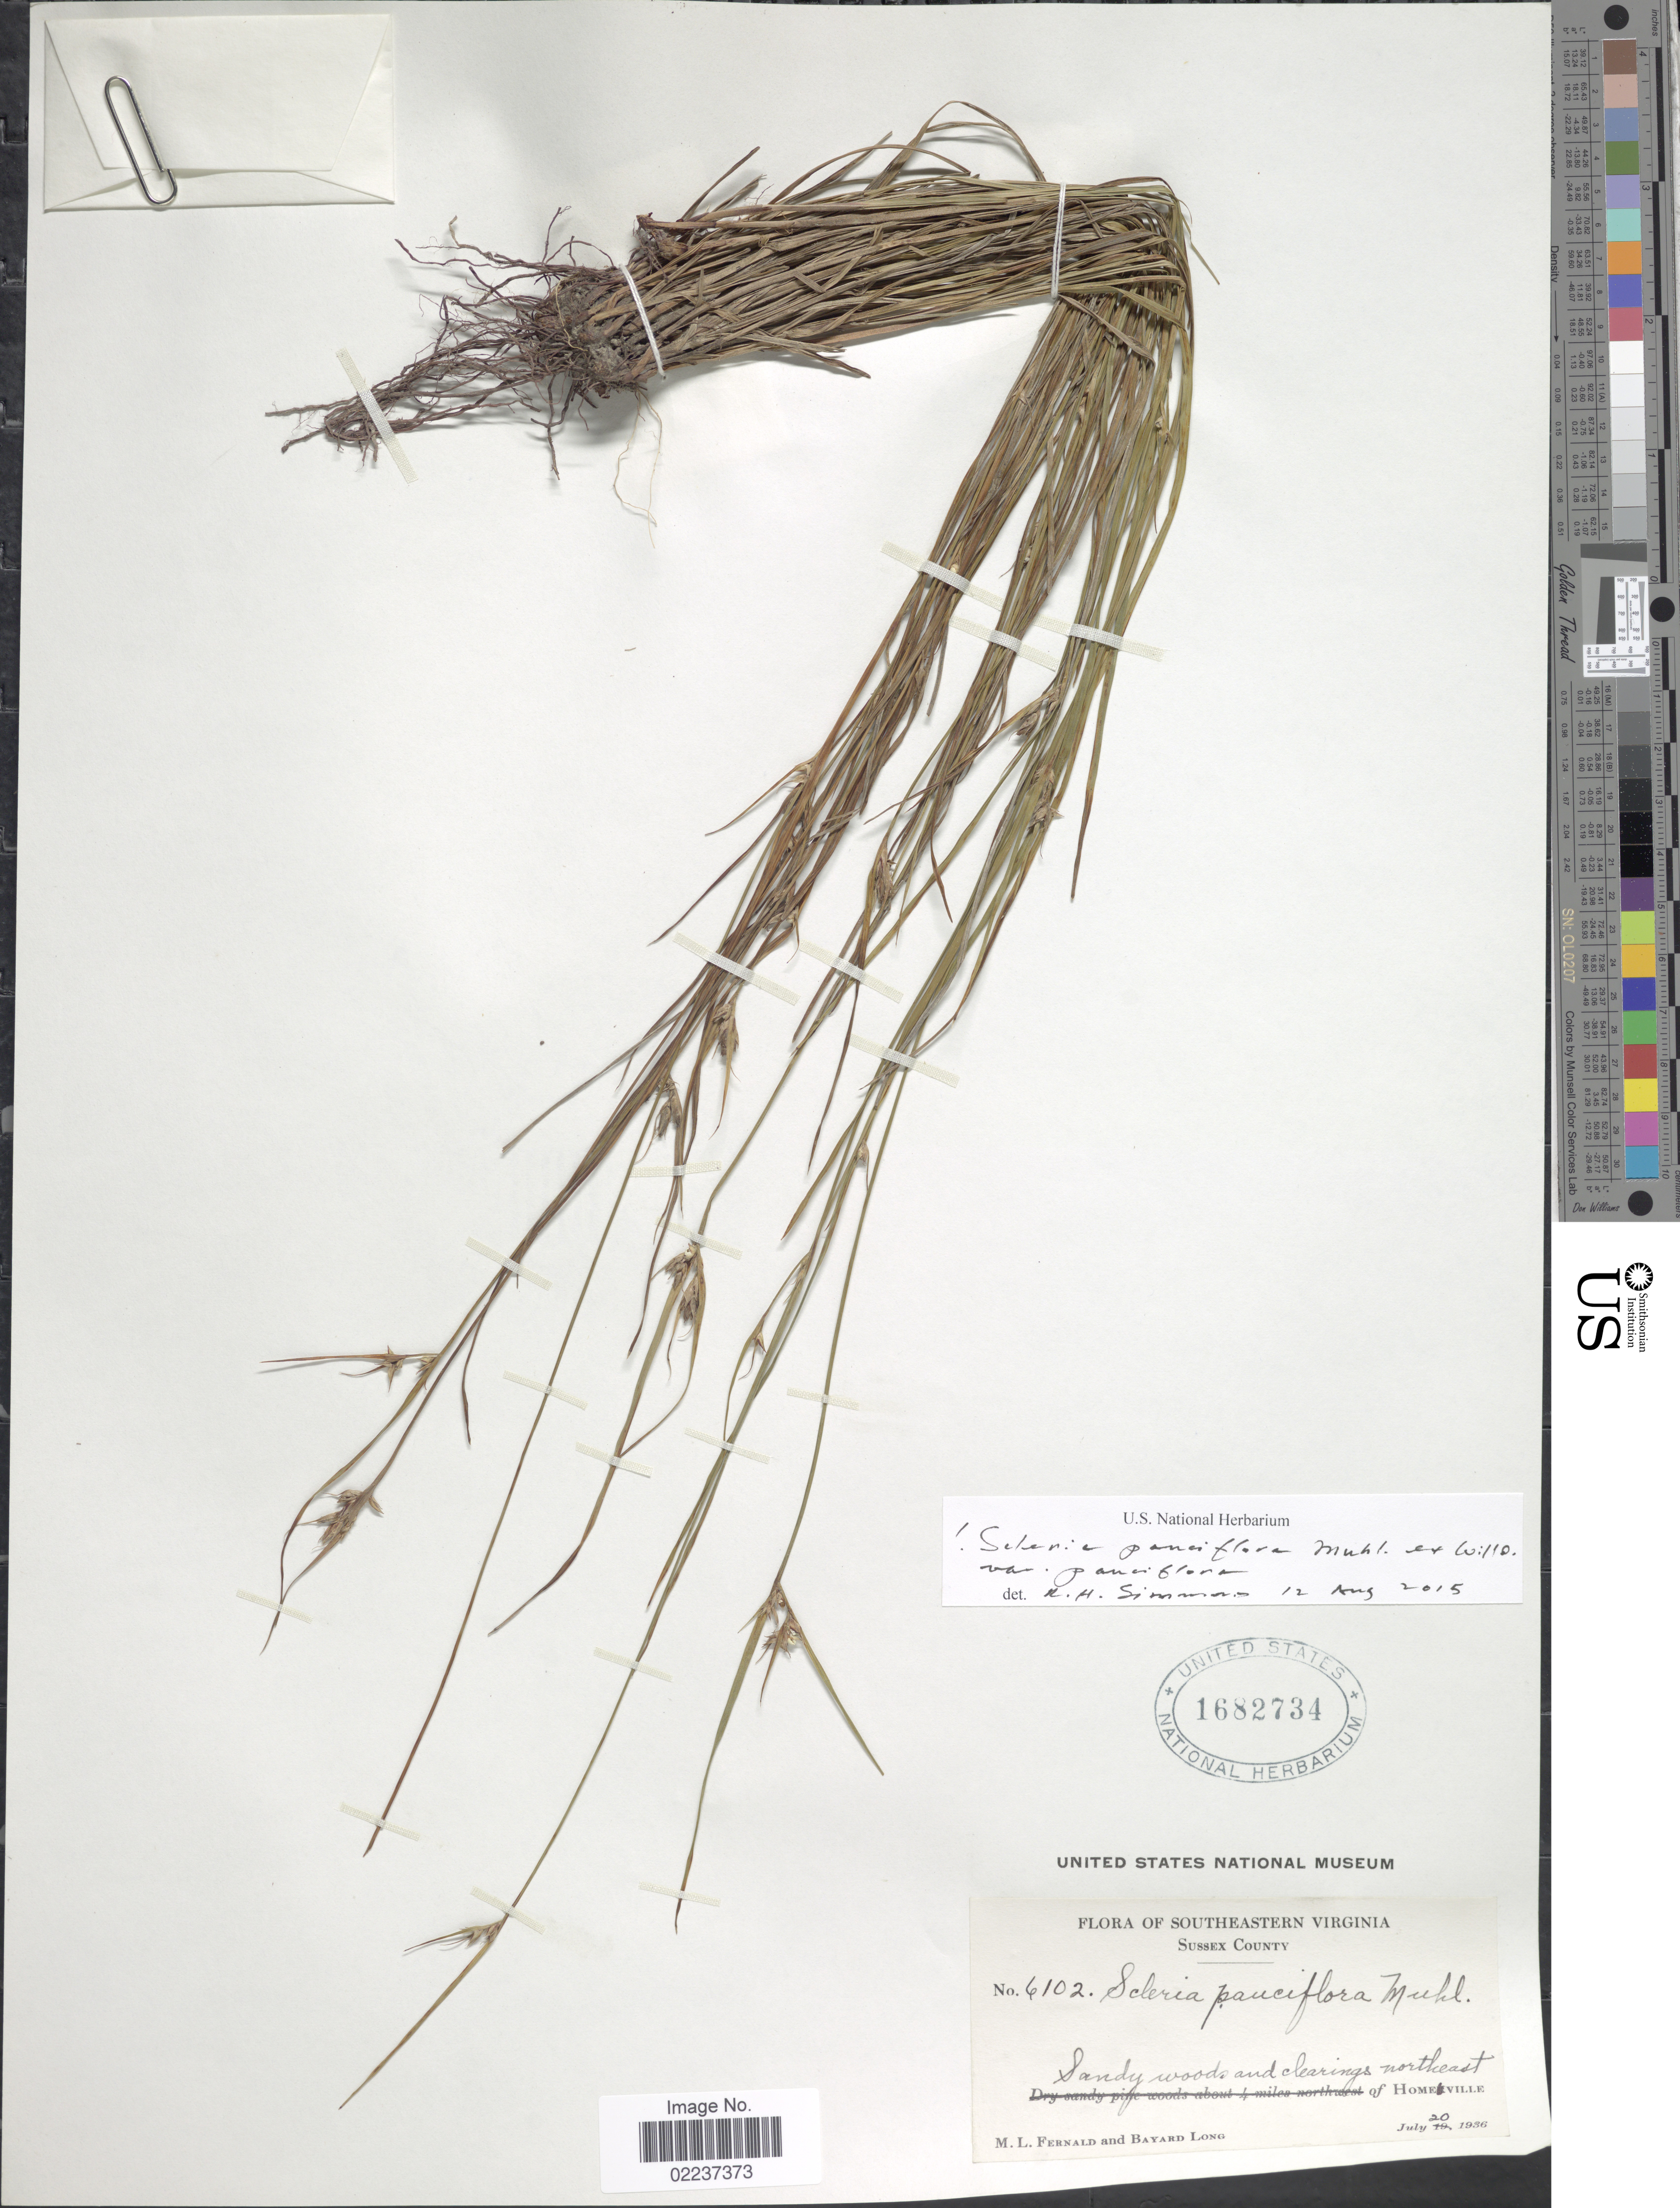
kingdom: Plantae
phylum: Tracheophyta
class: Liliopsida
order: Poales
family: Cyperaceae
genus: Scleria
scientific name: Scleria pauciflora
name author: Muhl. ex Willd.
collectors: M. L. Fernald & B. Long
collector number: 6102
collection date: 1936-07-20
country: United States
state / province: Virginia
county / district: Sussex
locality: Southeastern Virginia, Sussex County, northeast of Homeville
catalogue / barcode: US 1682734